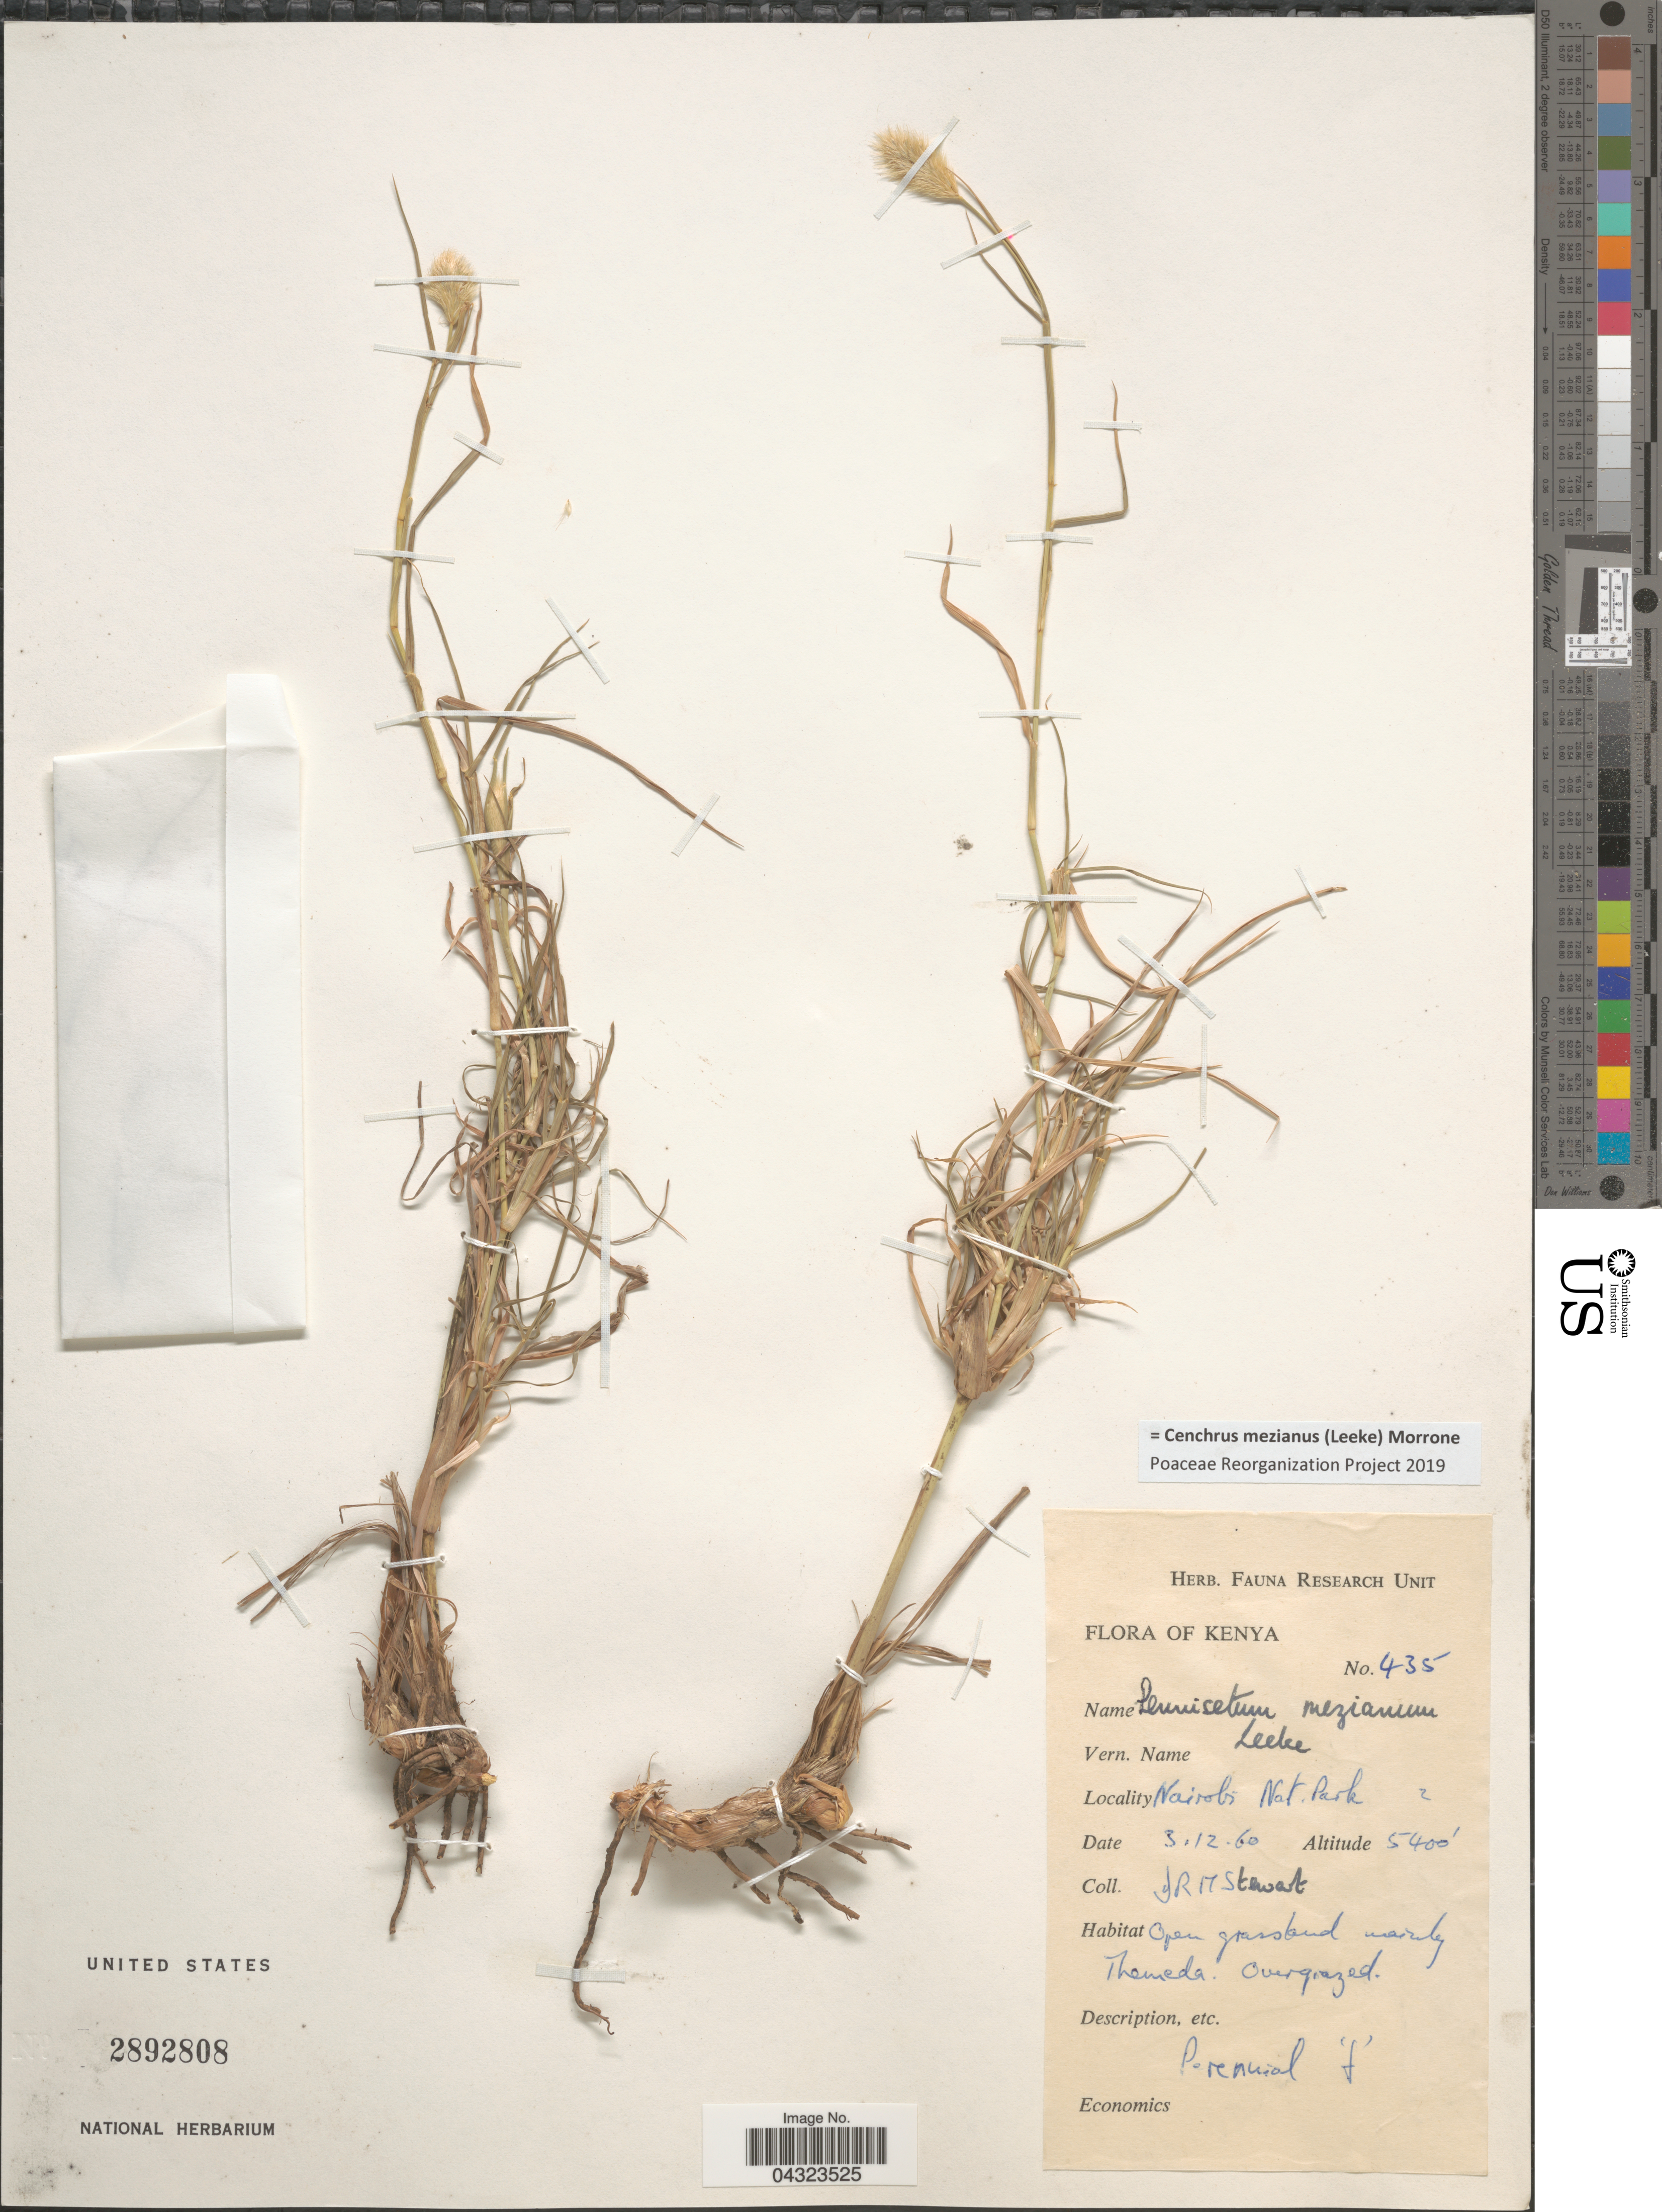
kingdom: Plantae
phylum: Tracheophyta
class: Liliopsida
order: Poales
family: Poaceae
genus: Cenchrus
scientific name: Cenchrus mezianus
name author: (Leeke) Morrone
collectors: J. Stewart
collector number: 435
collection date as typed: Transcribed d/m/y: 3/12/60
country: Kenya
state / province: Nairobi Area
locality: Nairobi Nat. Park.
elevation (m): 1646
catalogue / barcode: US 2892808